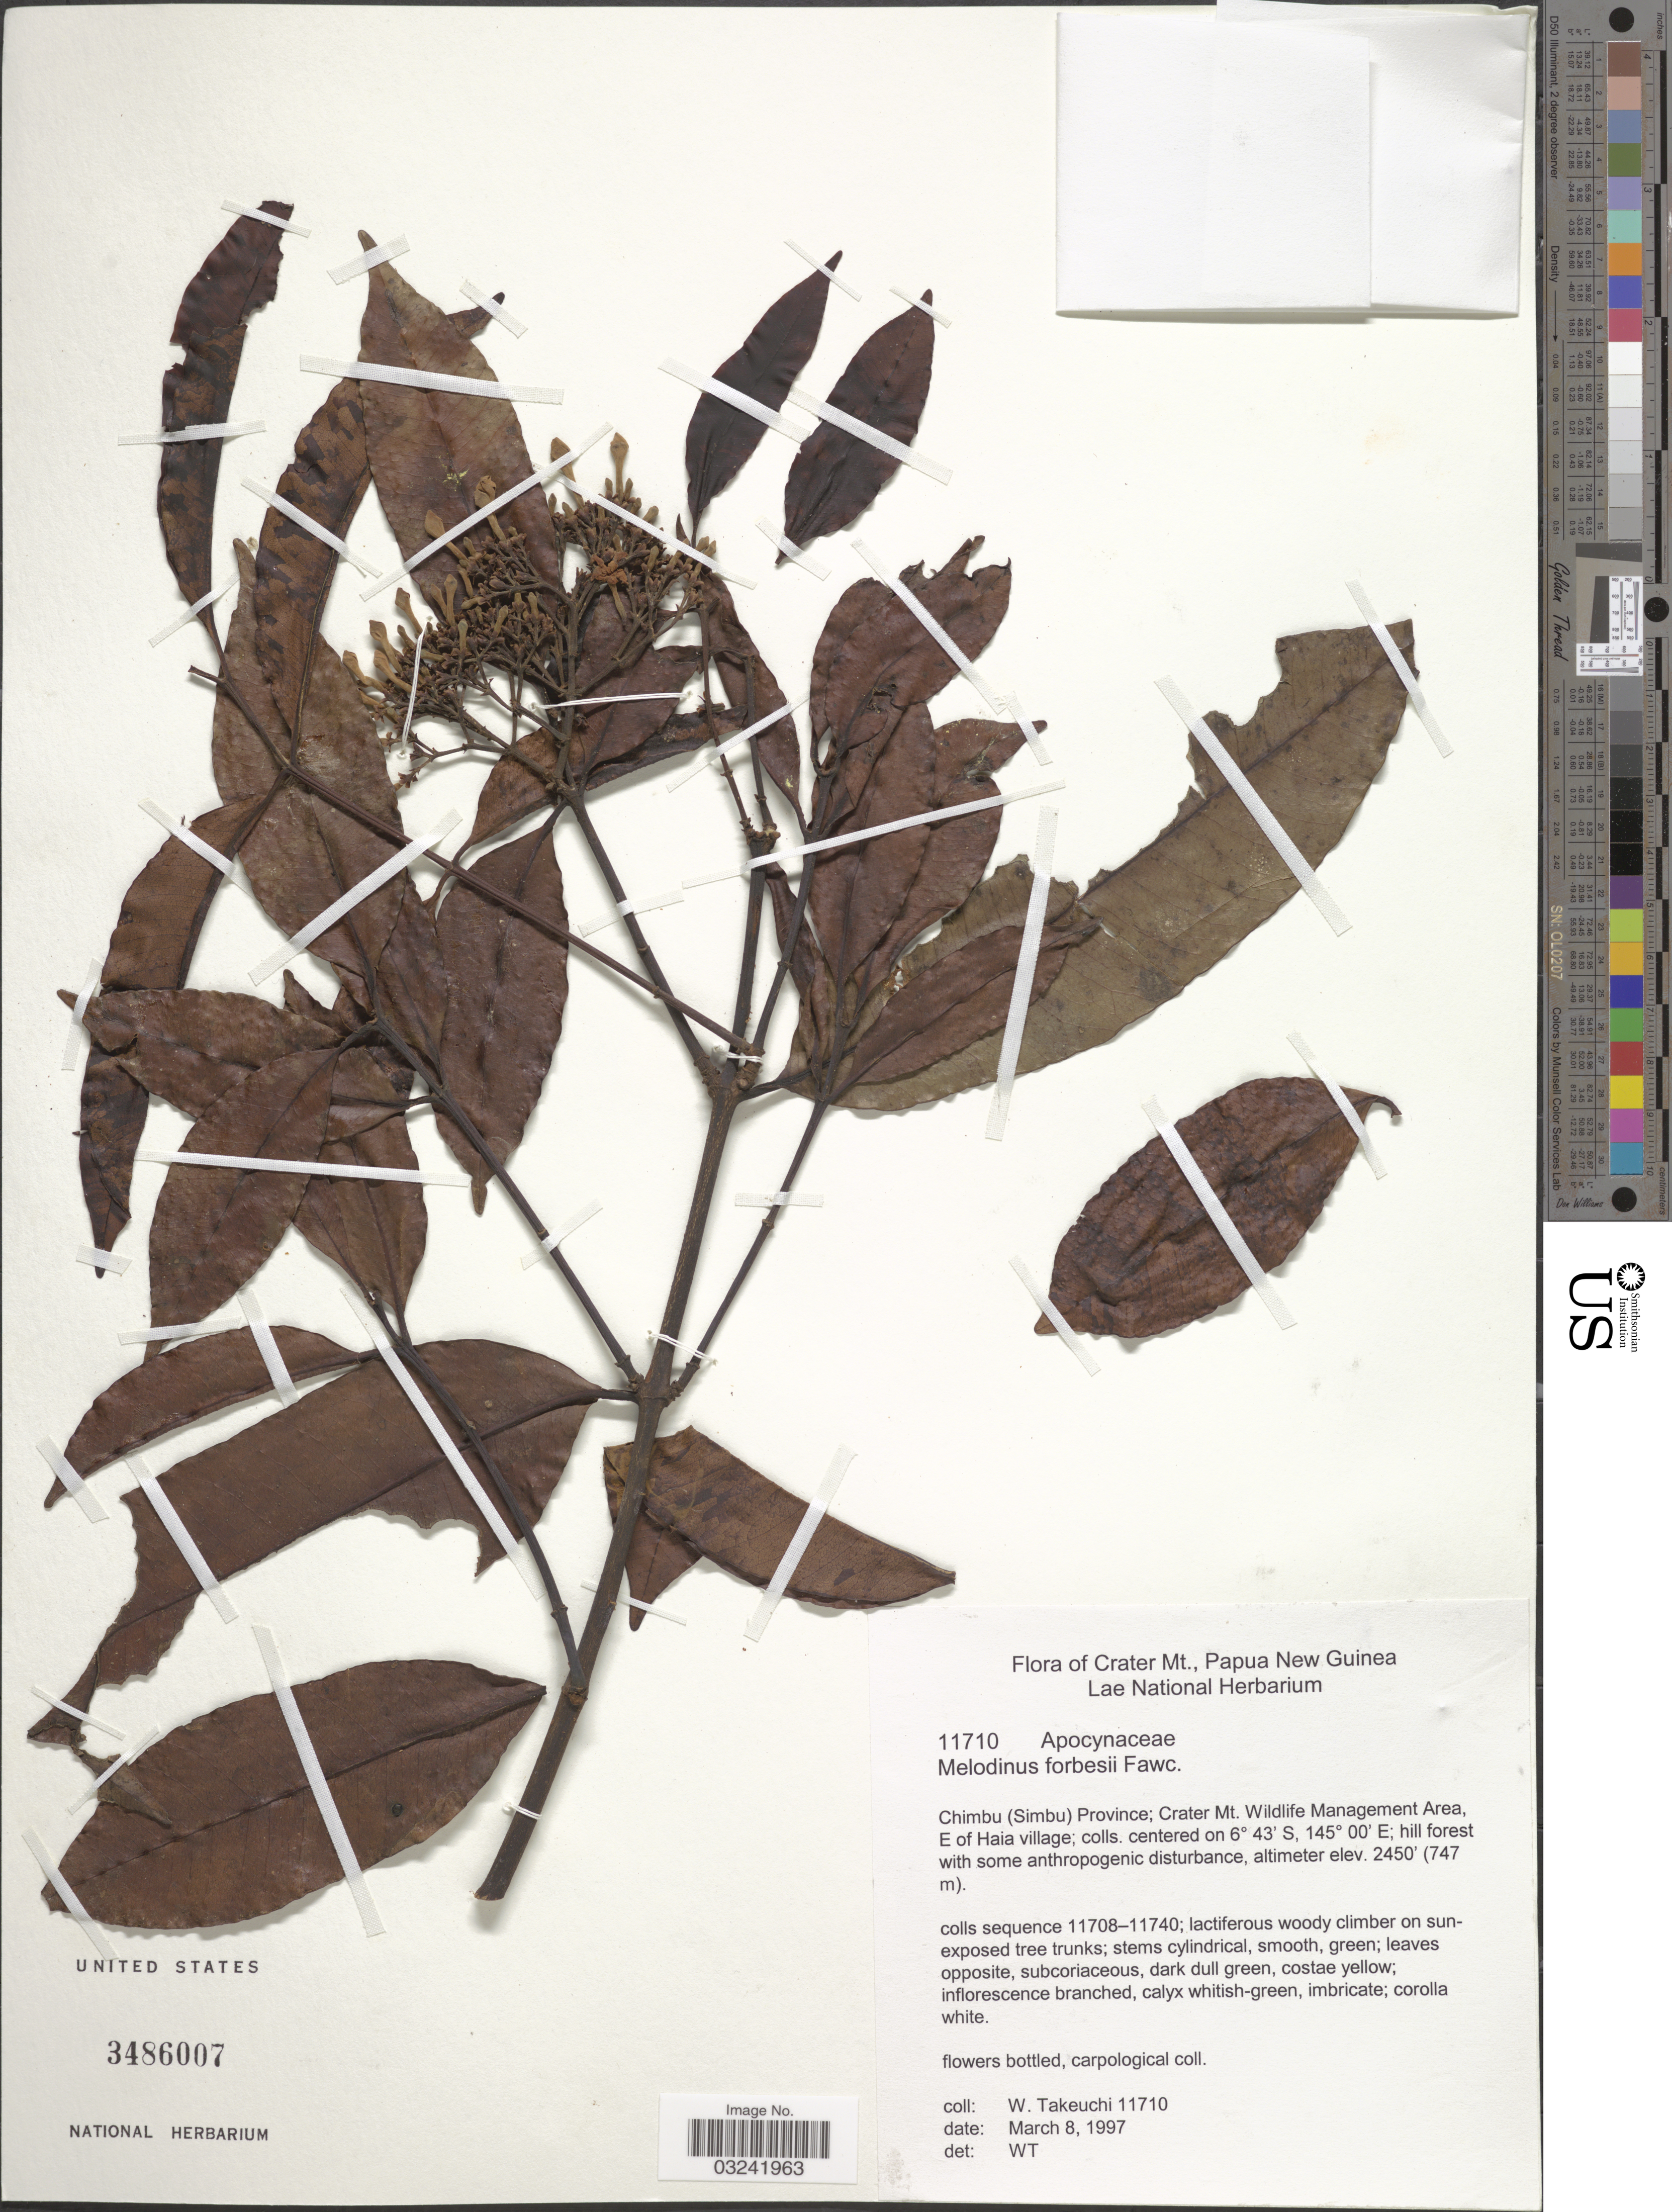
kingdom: Plantae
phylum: Tracheophyta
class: Magnoliopsida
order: Gentianales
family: Apocynaceae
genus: Melodinus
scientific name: Melodinus forbesii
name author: Fawc.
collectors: W. Takeuchi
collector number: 11710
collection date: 1997-03-08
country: Papua New Guinea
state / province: Chimbu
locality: Crater Mt., Chimbu (Simbu) Province; Crater Mt. Wildlife Management Area, E of Haia village.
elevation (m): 747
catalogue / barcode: US 3486007